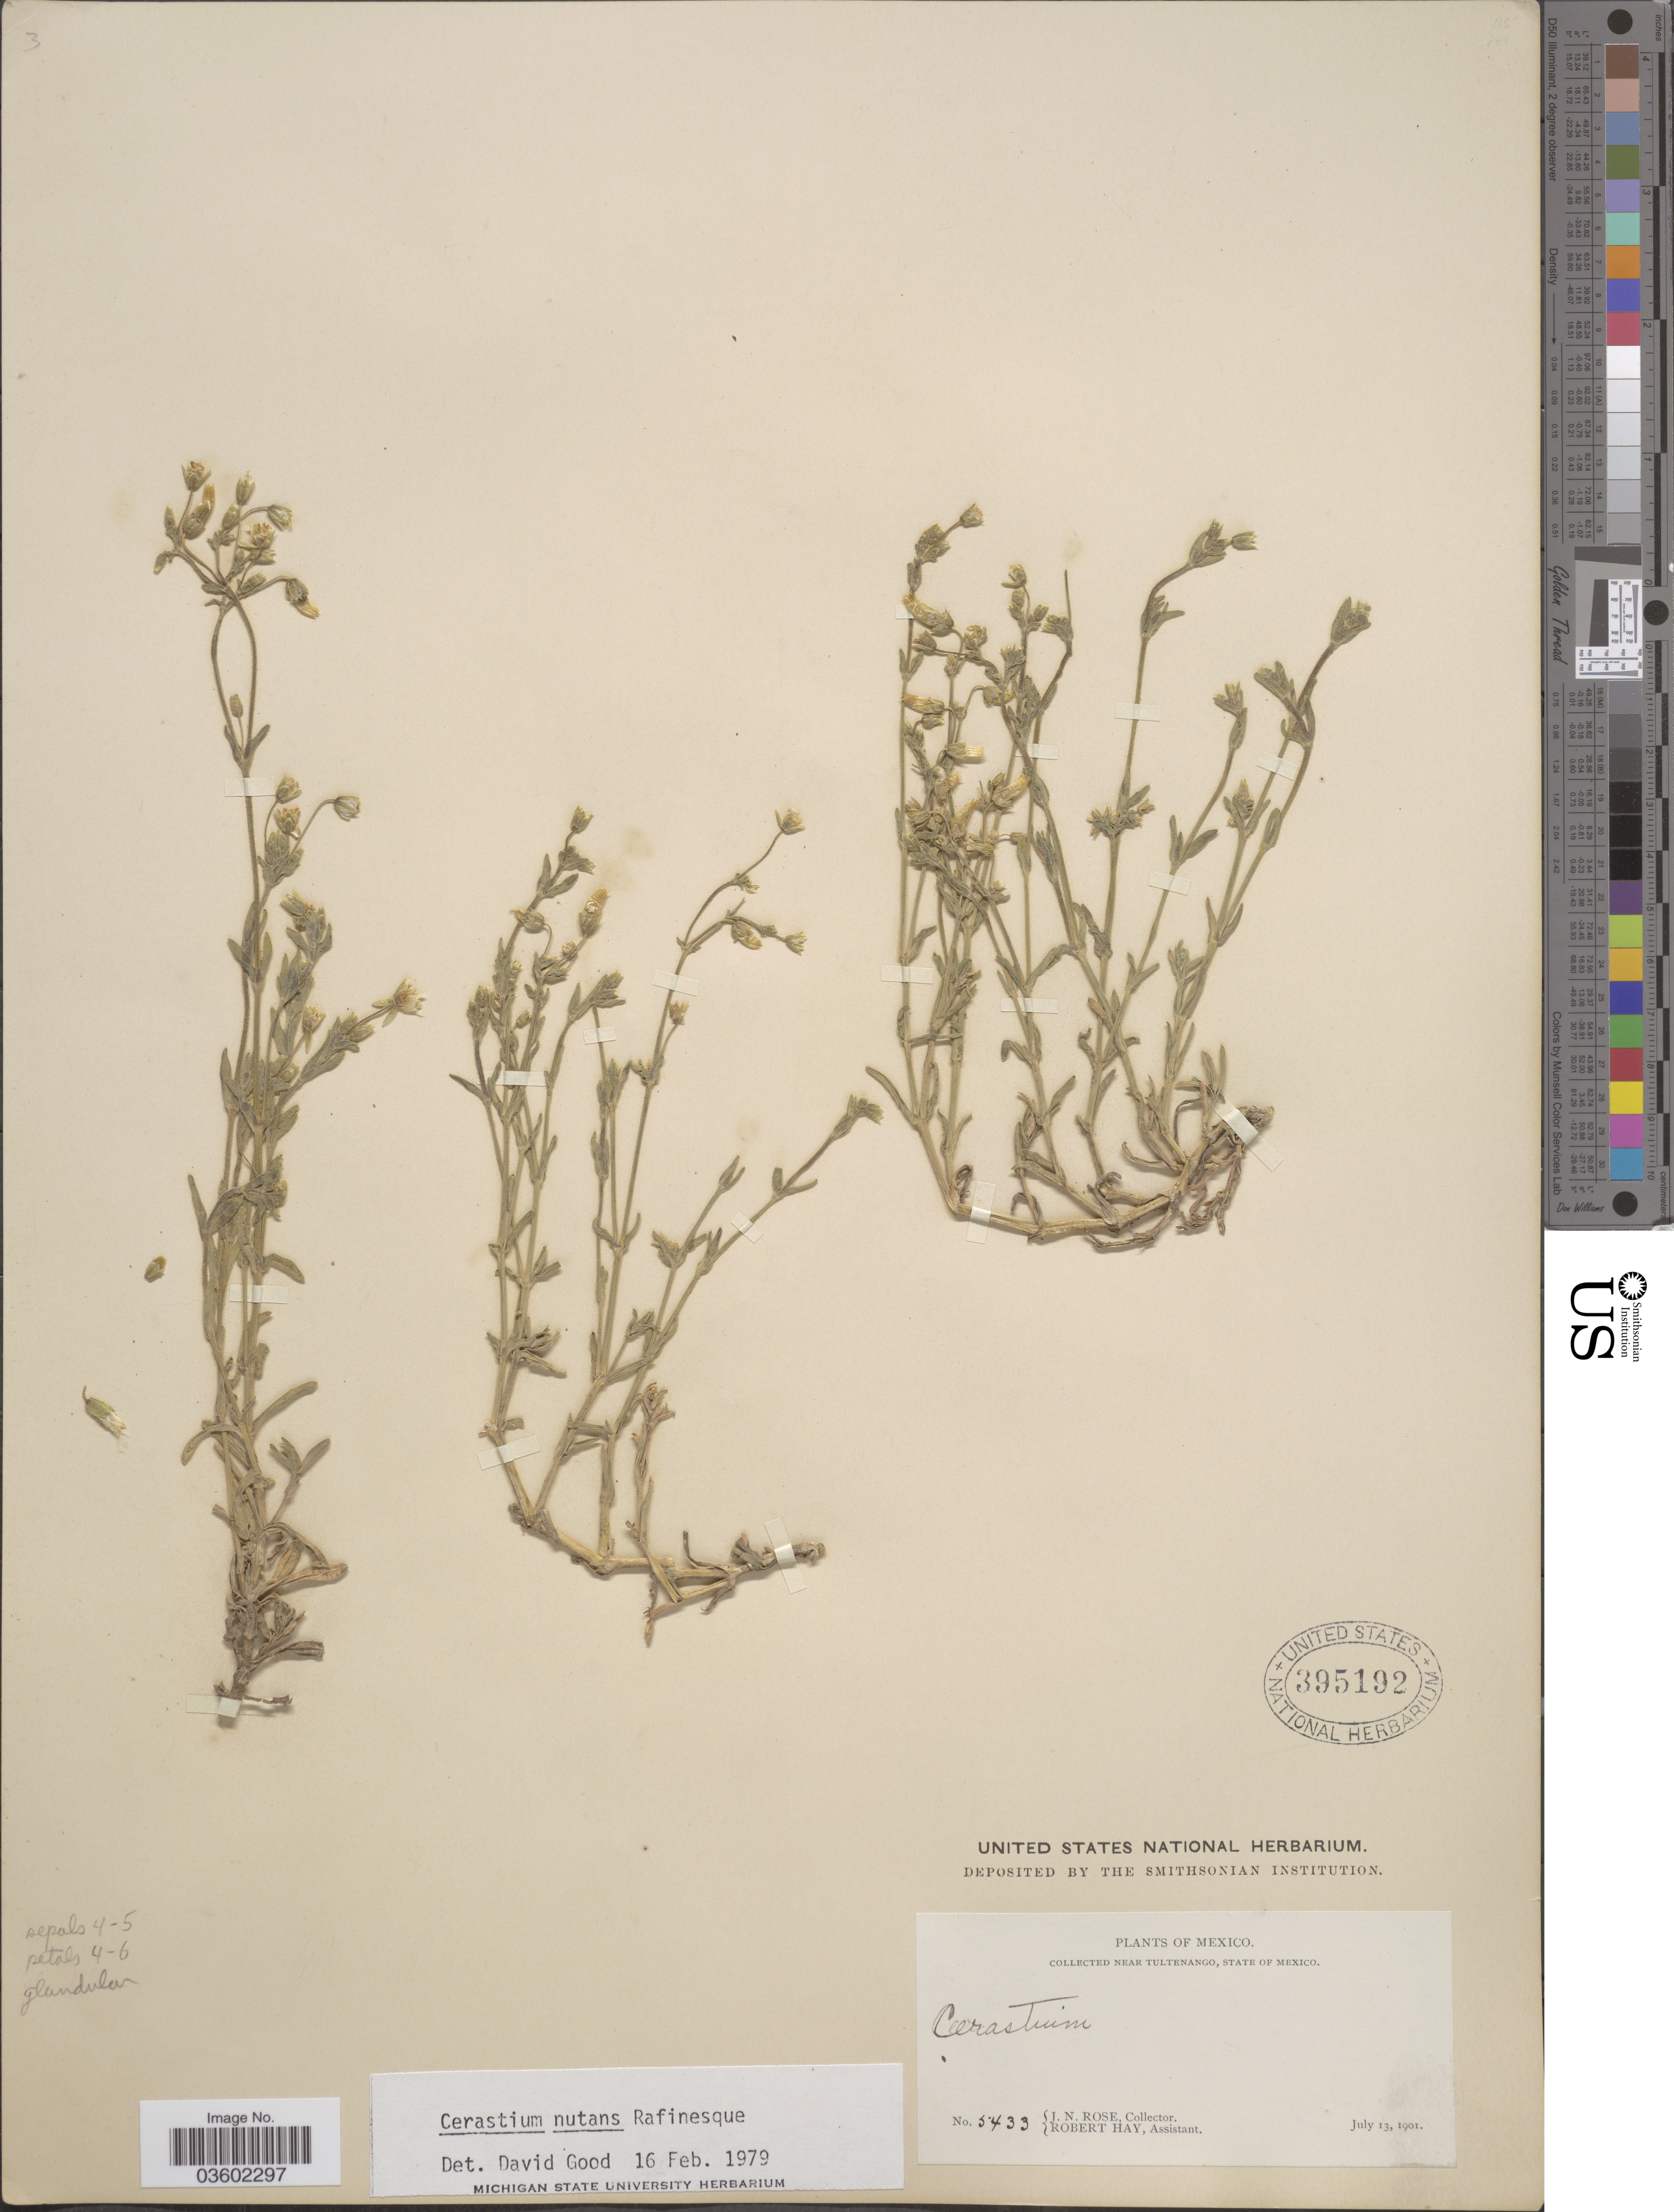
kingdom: Plantae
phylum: Tracheophyta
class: Magnoliopsida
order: Caryophyllales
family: Caryophyllaceae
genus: Cerastium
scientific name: Cerastium nutans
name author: Raf.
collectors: J. N. Rose & R. Hay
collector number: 5433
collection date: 1901-07-13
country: Mexico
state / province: México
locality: Near Tultenango.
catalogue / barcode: US 395192